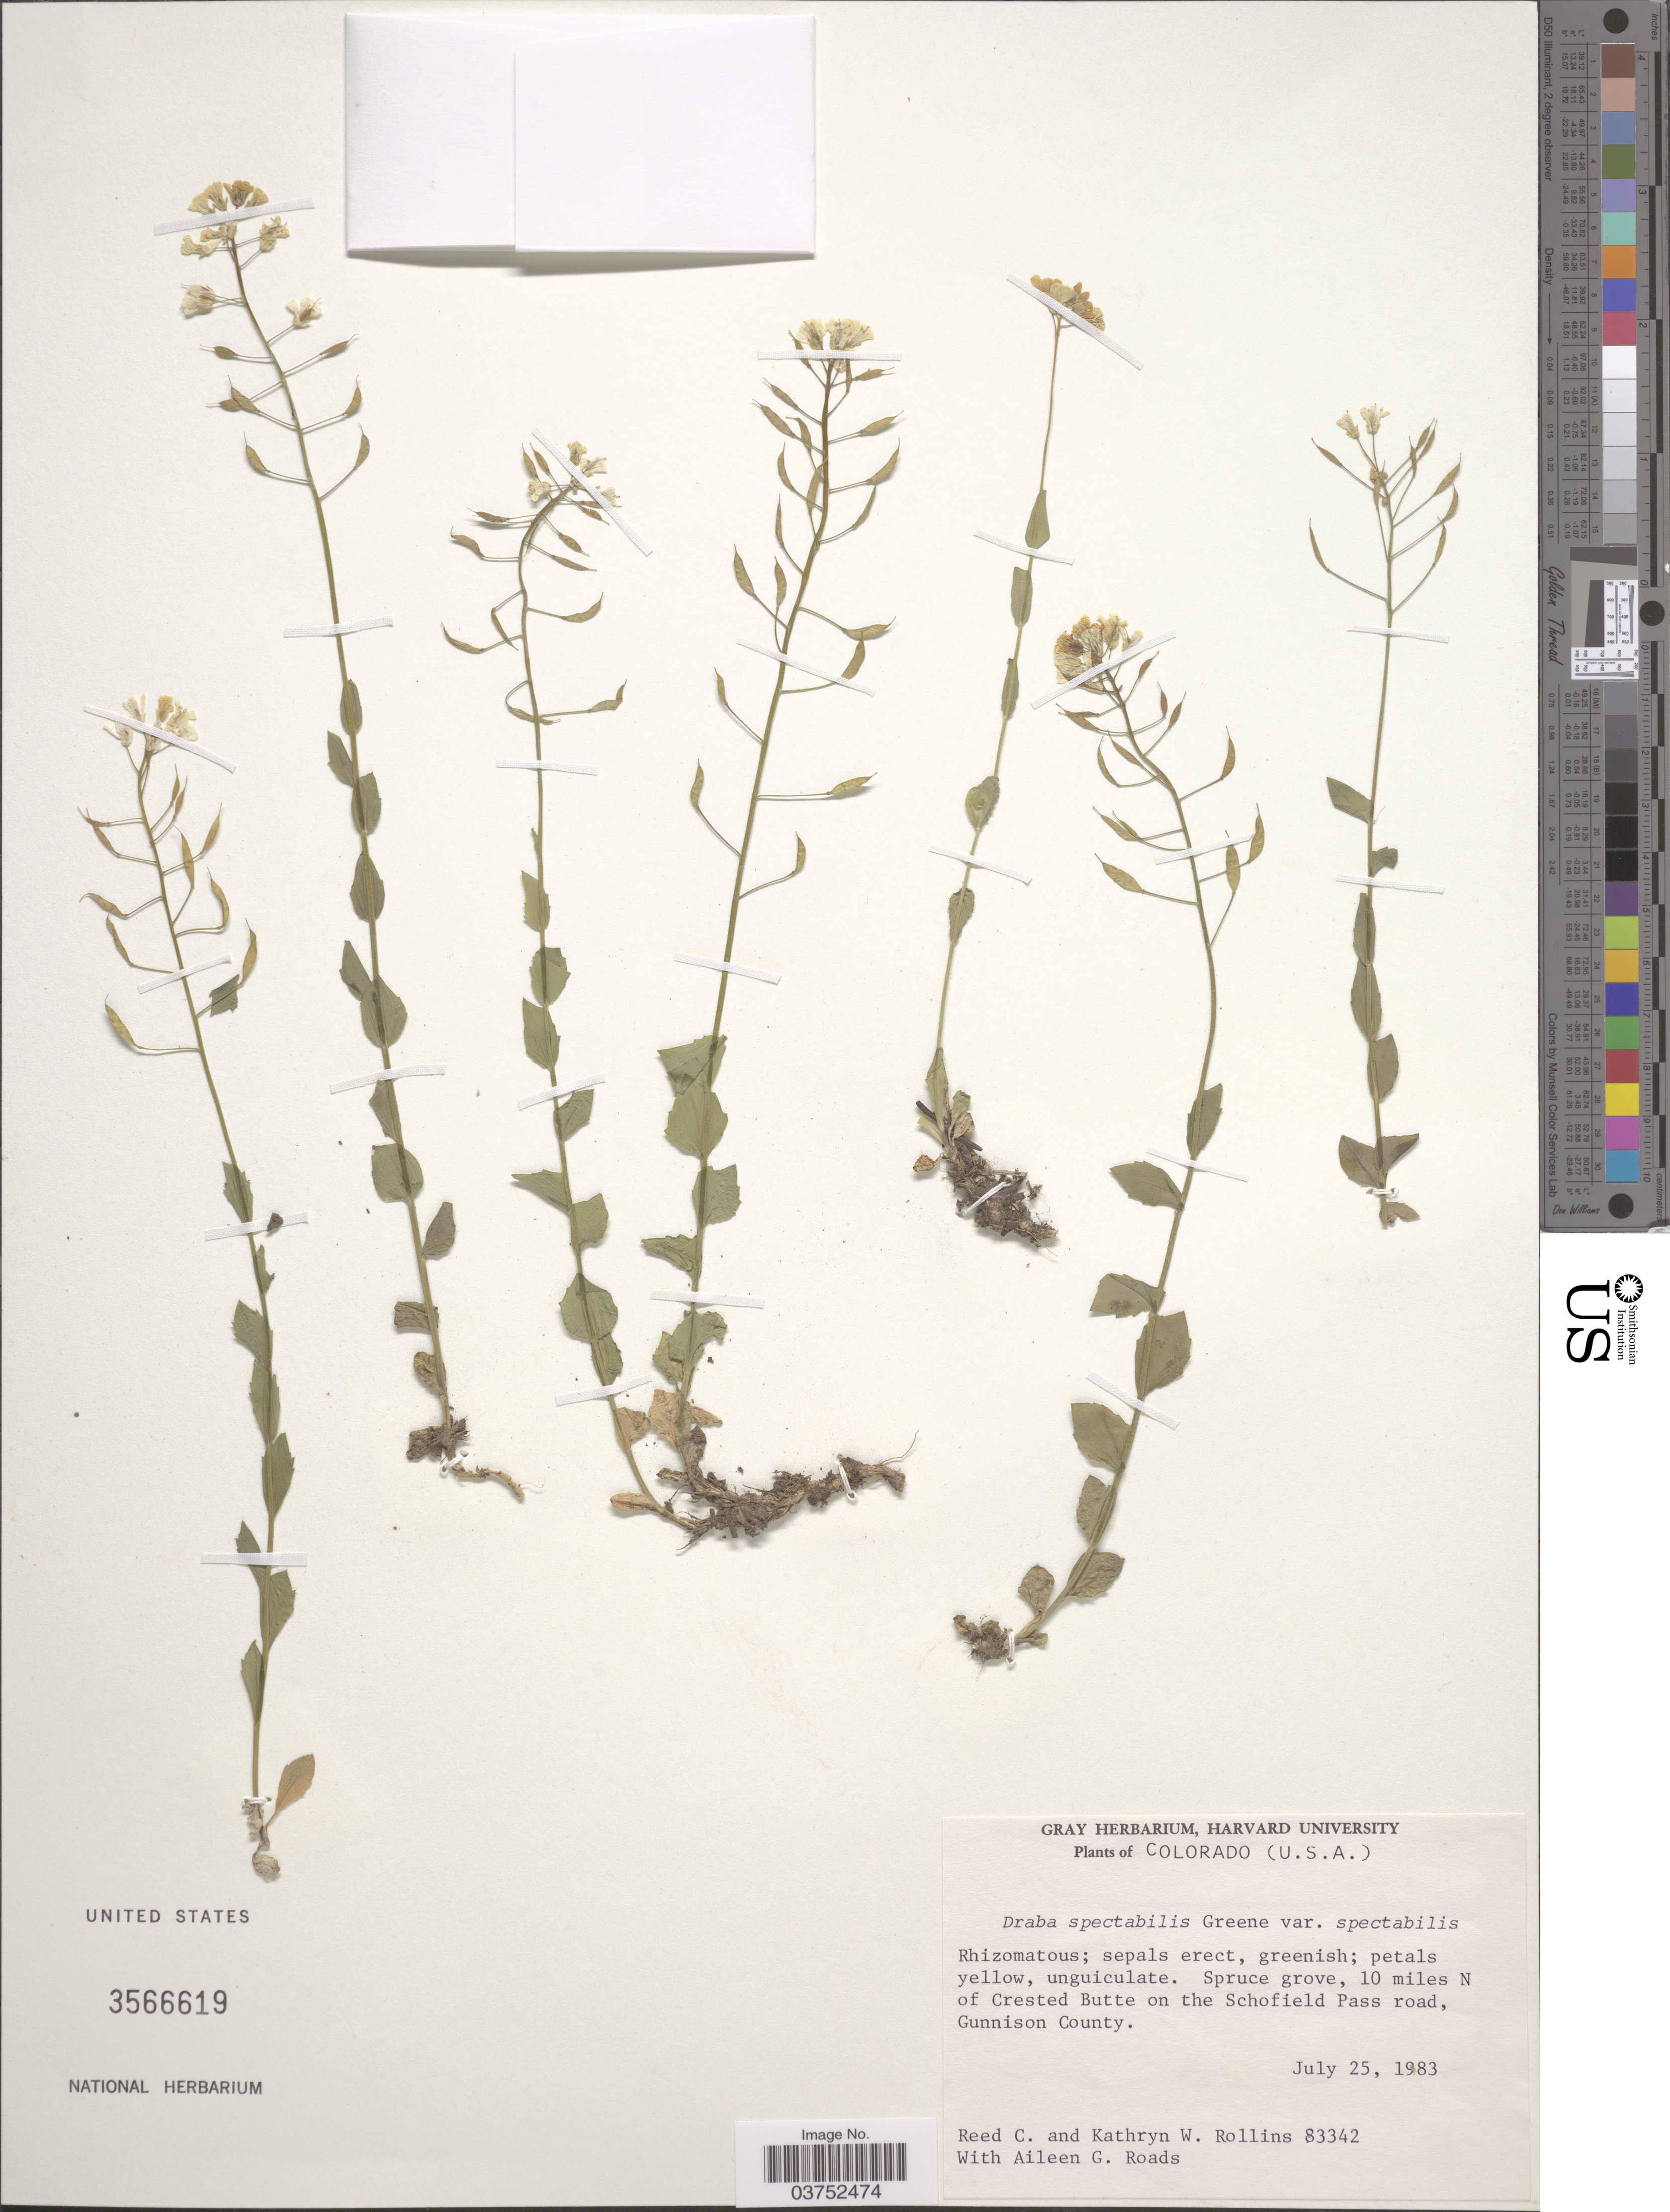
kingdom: Plantae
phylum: Tracheophyta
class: Magnoliopsida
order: Brassicales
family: Brassicaceae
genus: Draba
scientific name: Draba spectabilis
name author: Greene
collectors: R. C. Rollins, K. W. Rollins & A. Roads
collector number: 83342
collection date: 1983-07-25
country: United States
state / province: Colorado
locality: Spruce grove, 10 miles N of Crested Butte on the Schofield Pass road, Gunnison County.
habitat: spruce grove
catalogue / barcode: US 3566619